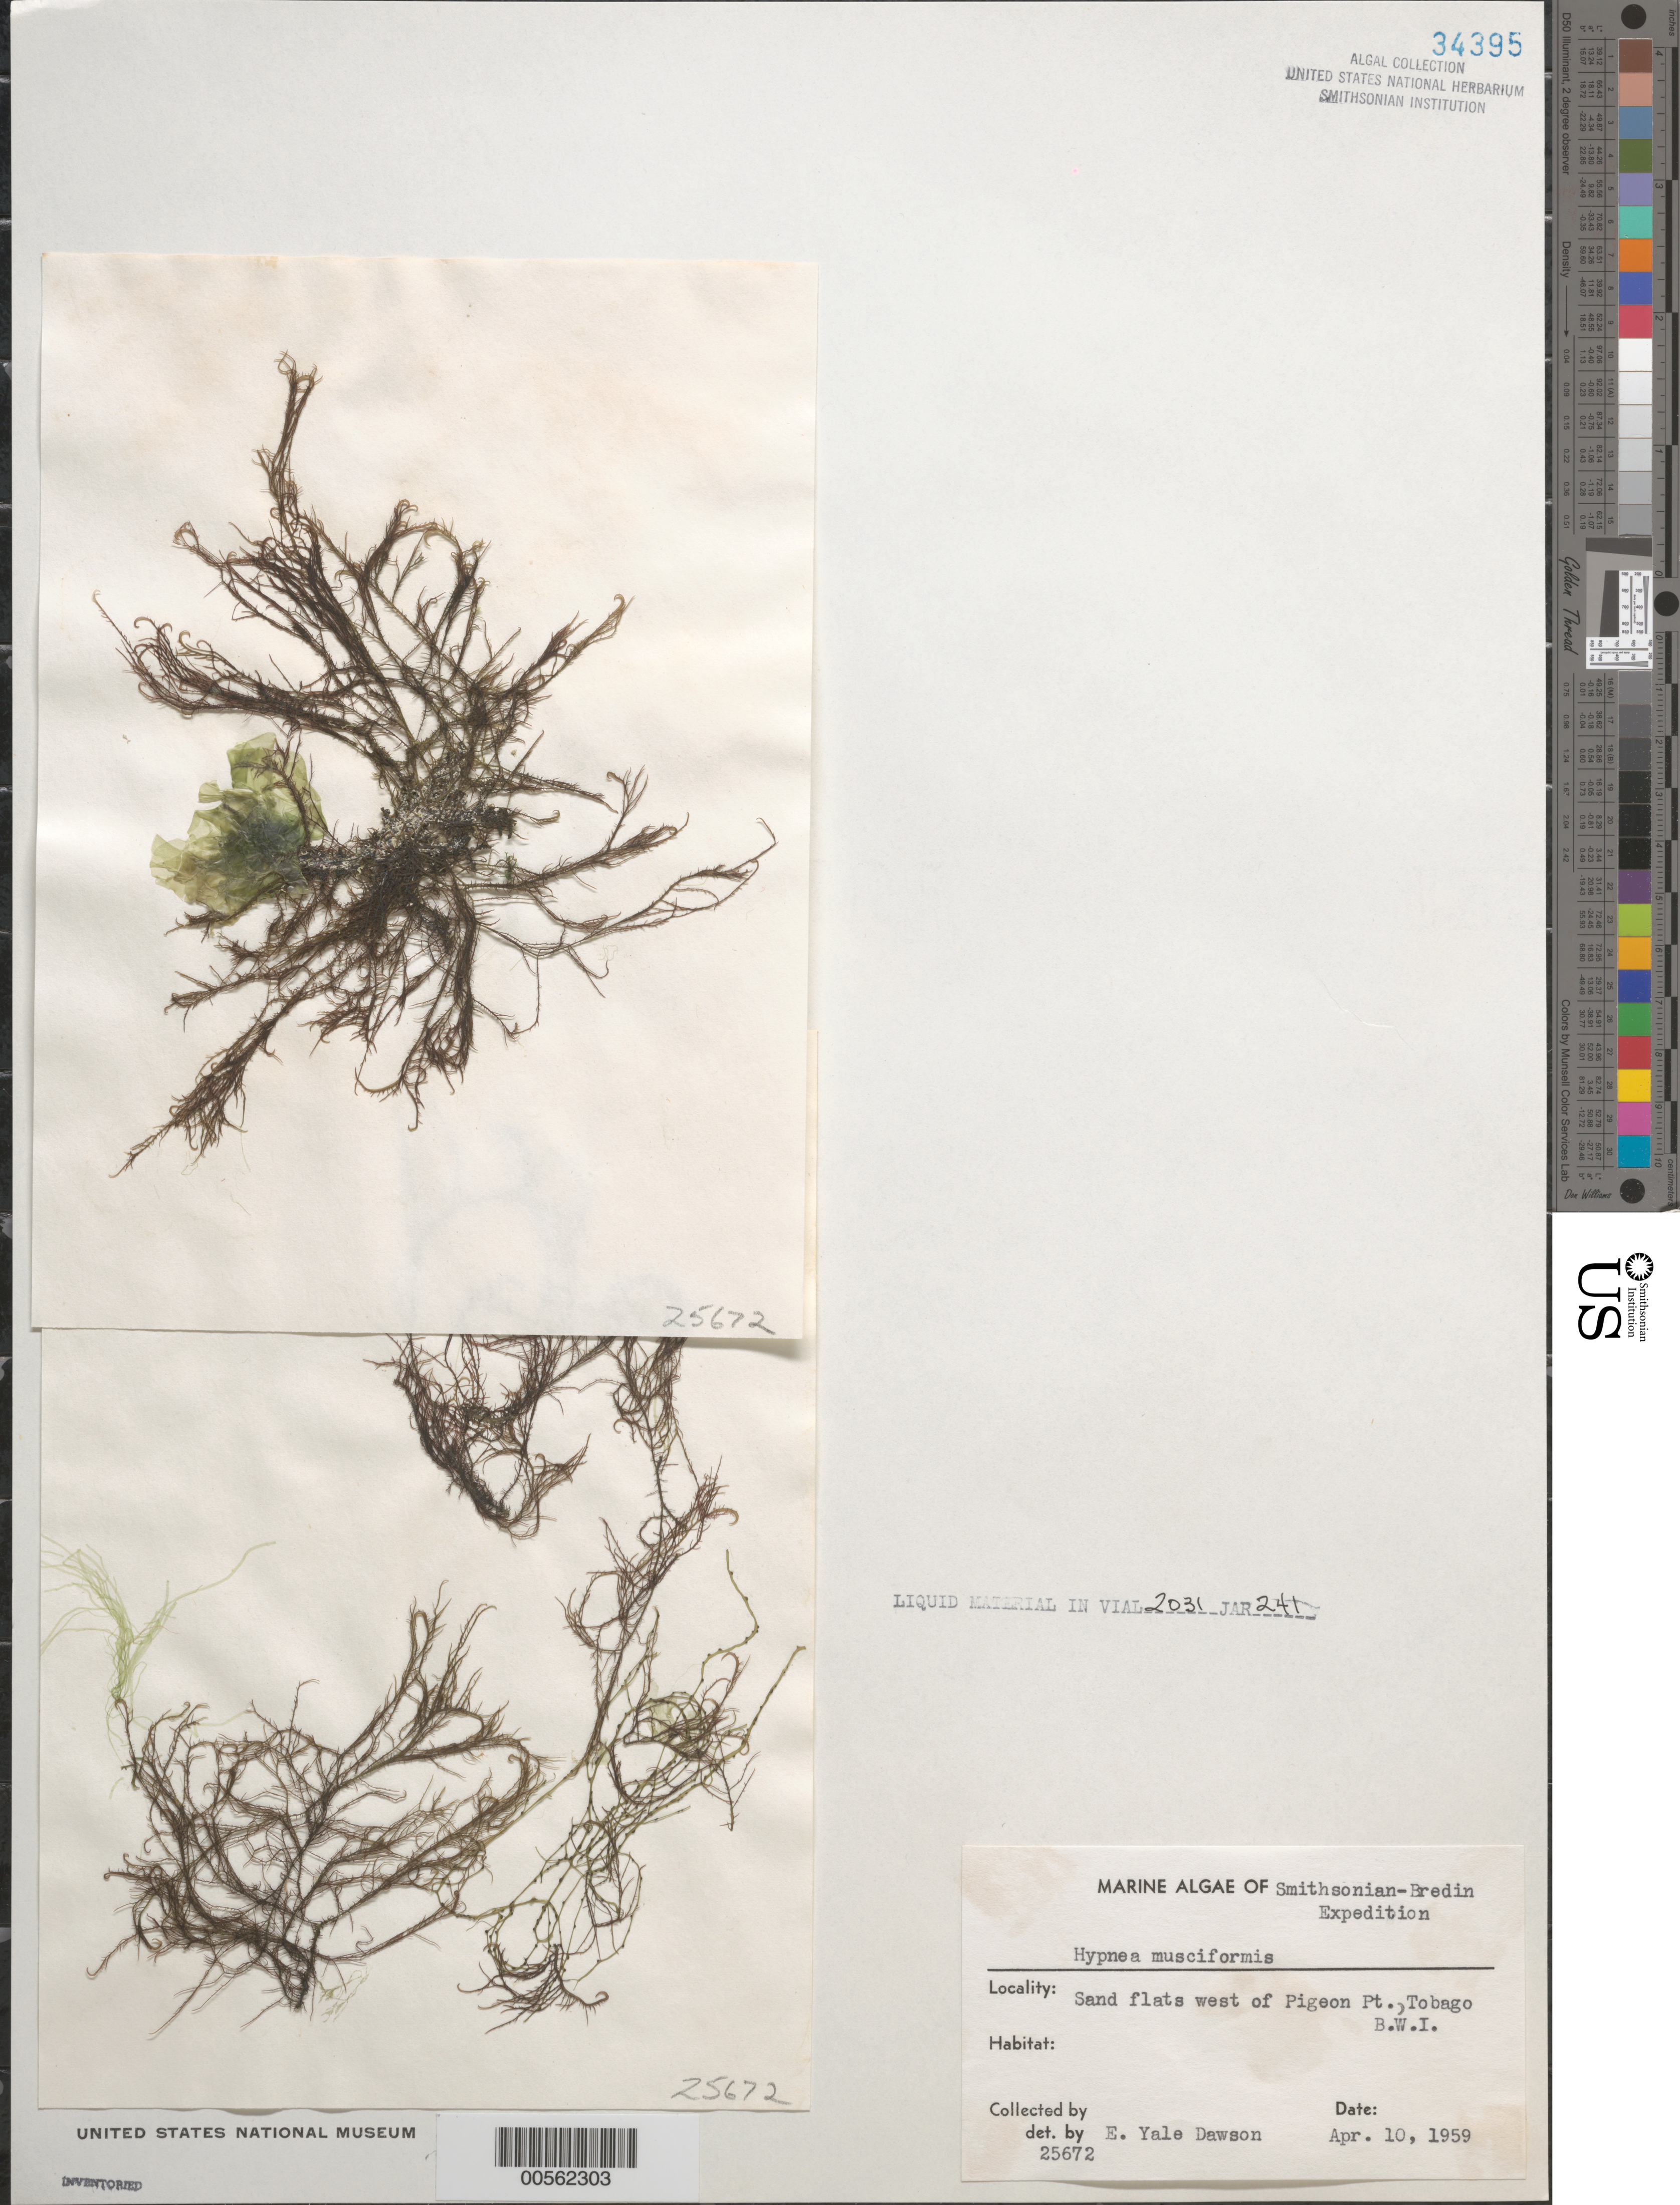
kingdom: Plantae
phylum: Rhodophyta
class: Florideophyceae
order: Gigartinales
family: Cystocloniaceae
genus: Hypnea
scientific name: Hypnea musciformis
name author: (Wulfen) J.V.Lamouroux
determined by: Dawson, E. Y.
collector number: EYD 25672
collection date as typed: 10 Apr 1959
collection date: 1959-04-10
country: Trinidad and Tobago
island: Tobago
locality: West of Pigeon Point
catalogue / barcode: US 34395